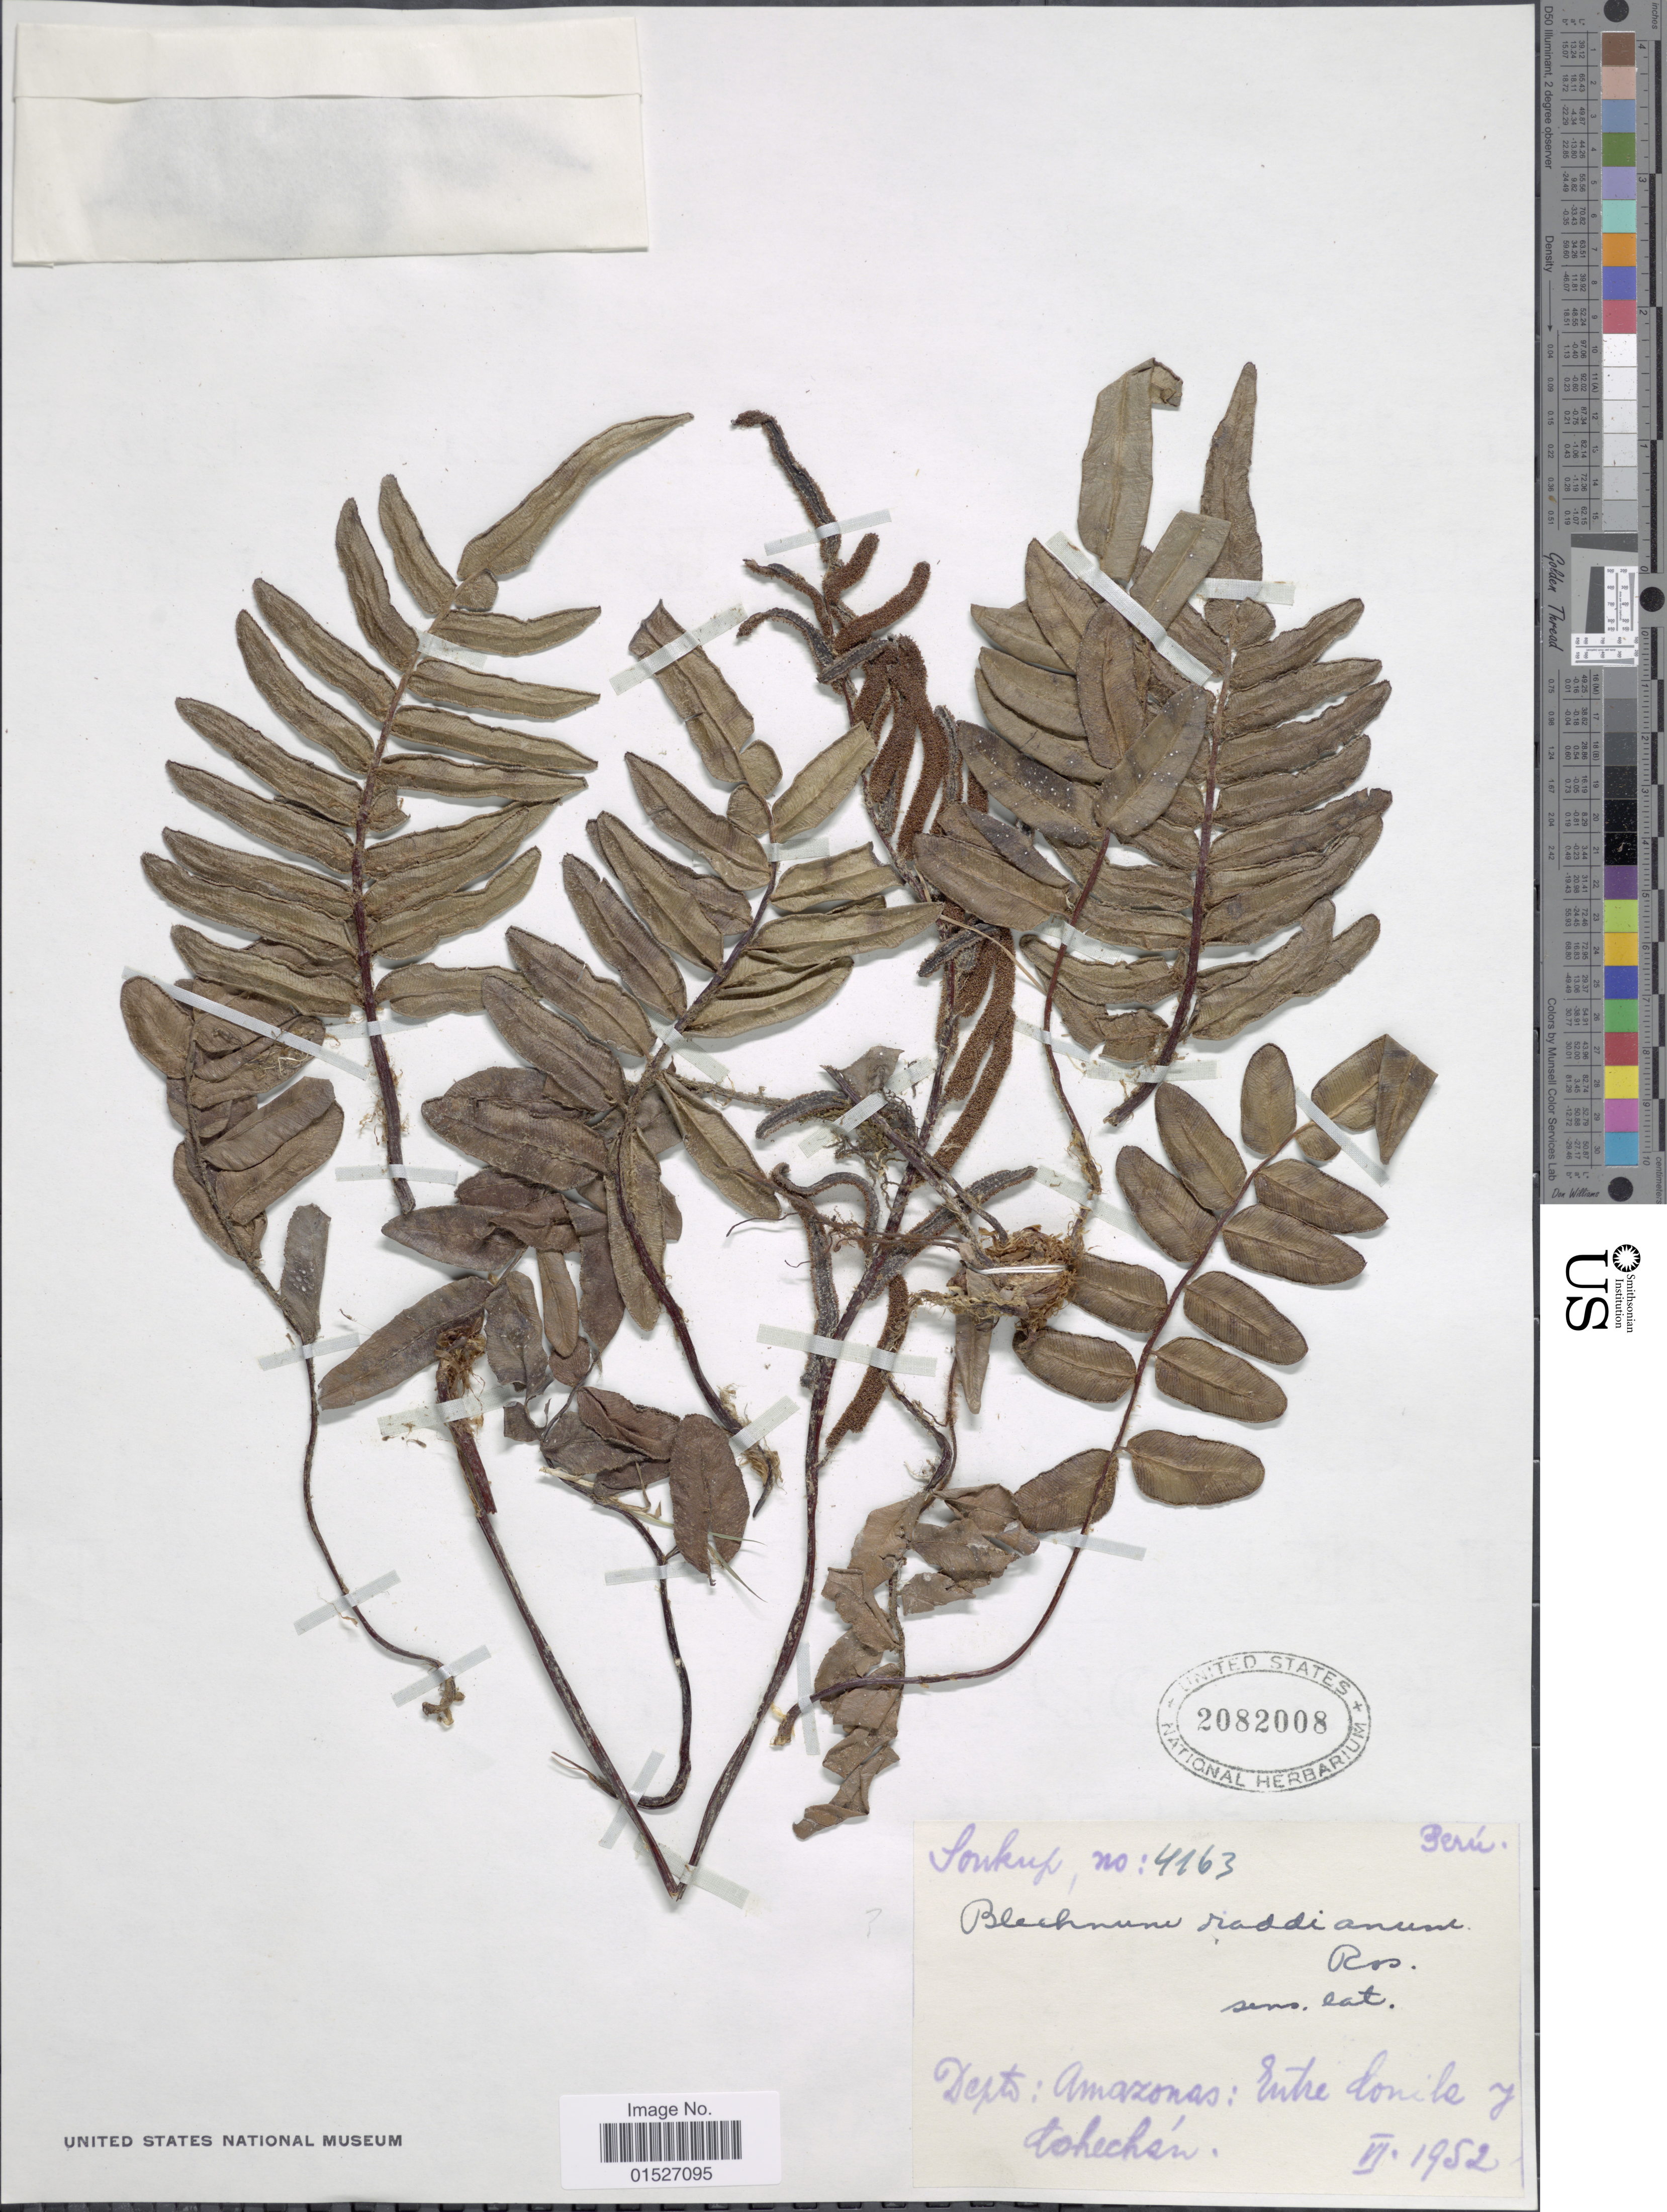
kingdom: Plantae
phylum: Tracheophyta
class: Polypodiopsida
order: Polypodiales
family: Blechnaceae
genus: Blechnum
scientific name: Blechnum sp.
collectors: Soukop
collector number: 4163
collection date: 1952-06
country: Peru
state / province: Amazonas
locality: Entre Conila y Cohechán, Depto. Amazonas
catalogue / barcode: US 2082008